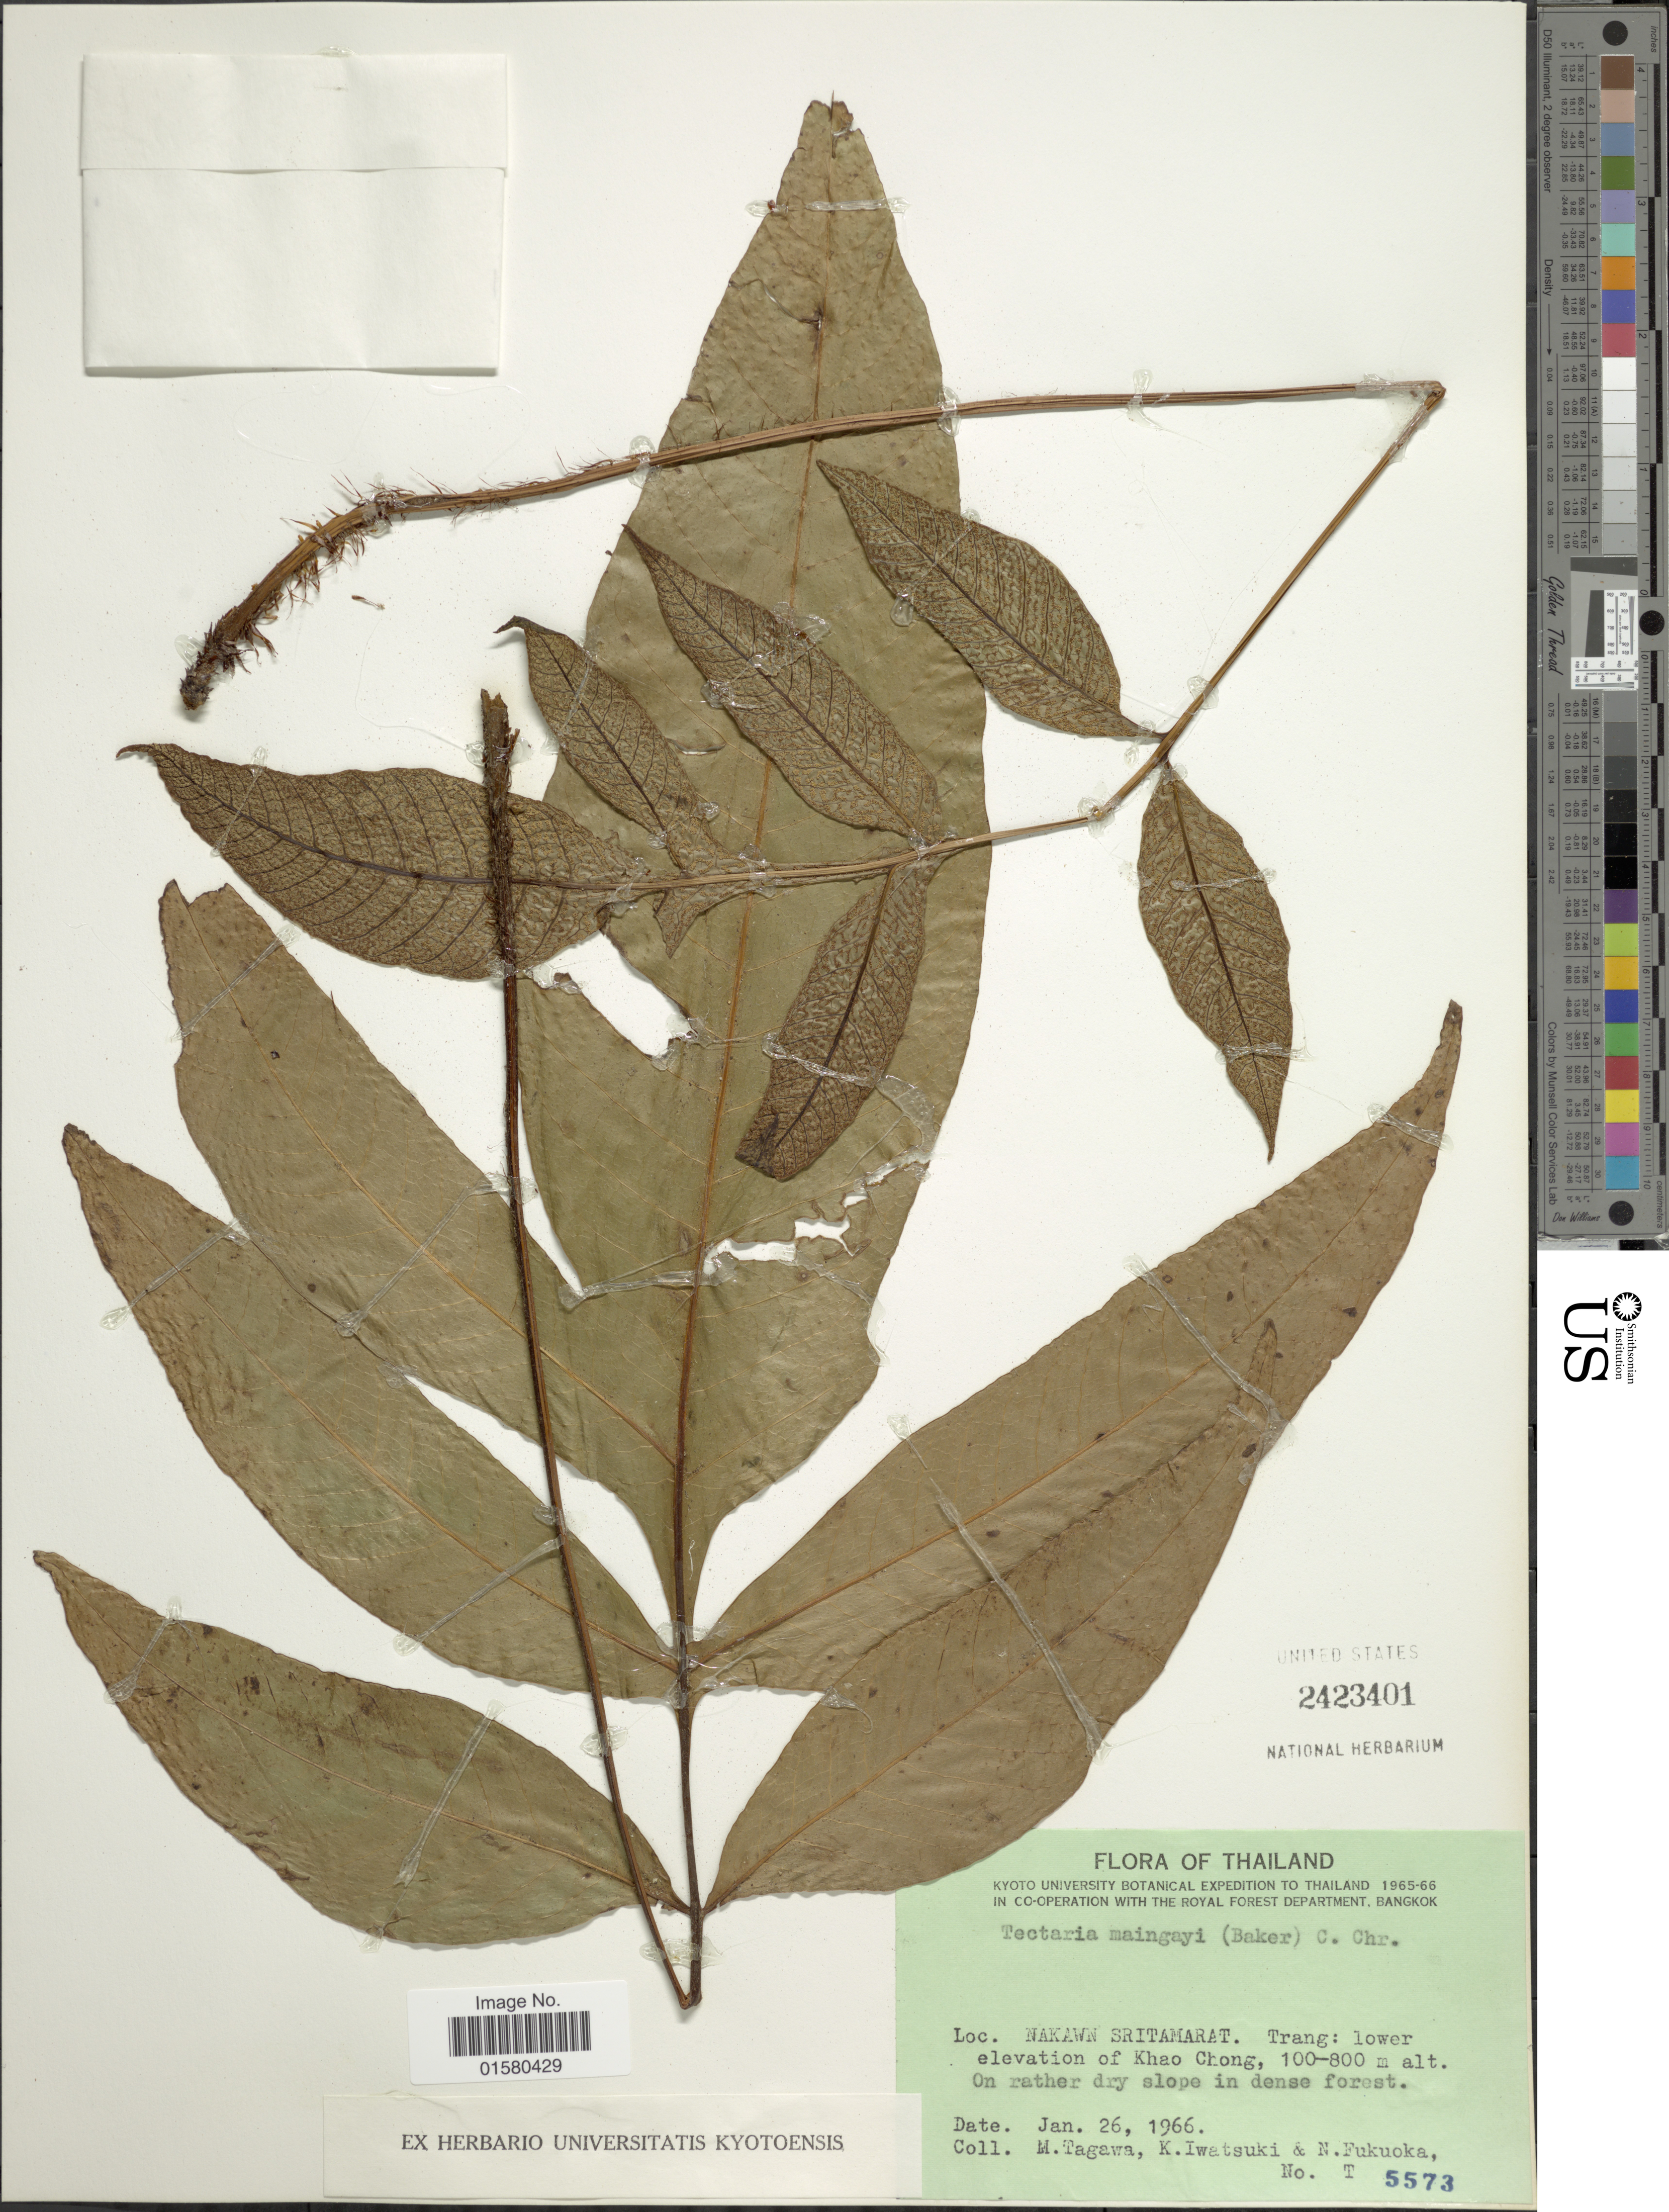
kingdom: Plantae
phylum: Tracheophyta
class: Polypodiopsida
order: Polypodiales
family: Tectariaceae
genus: Tectaria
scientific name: Tectaria semipinnata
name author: (Roxb.) C.V. Morton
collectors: M. Tagawa, K. Iwatsuki & N. Fukuoka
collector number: T 5573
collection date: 1966-01-26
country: Thailand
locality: Nakawn Sritamarat, Trang: lower elevation of Khao Chong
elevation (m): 100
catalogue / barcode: US 2423401